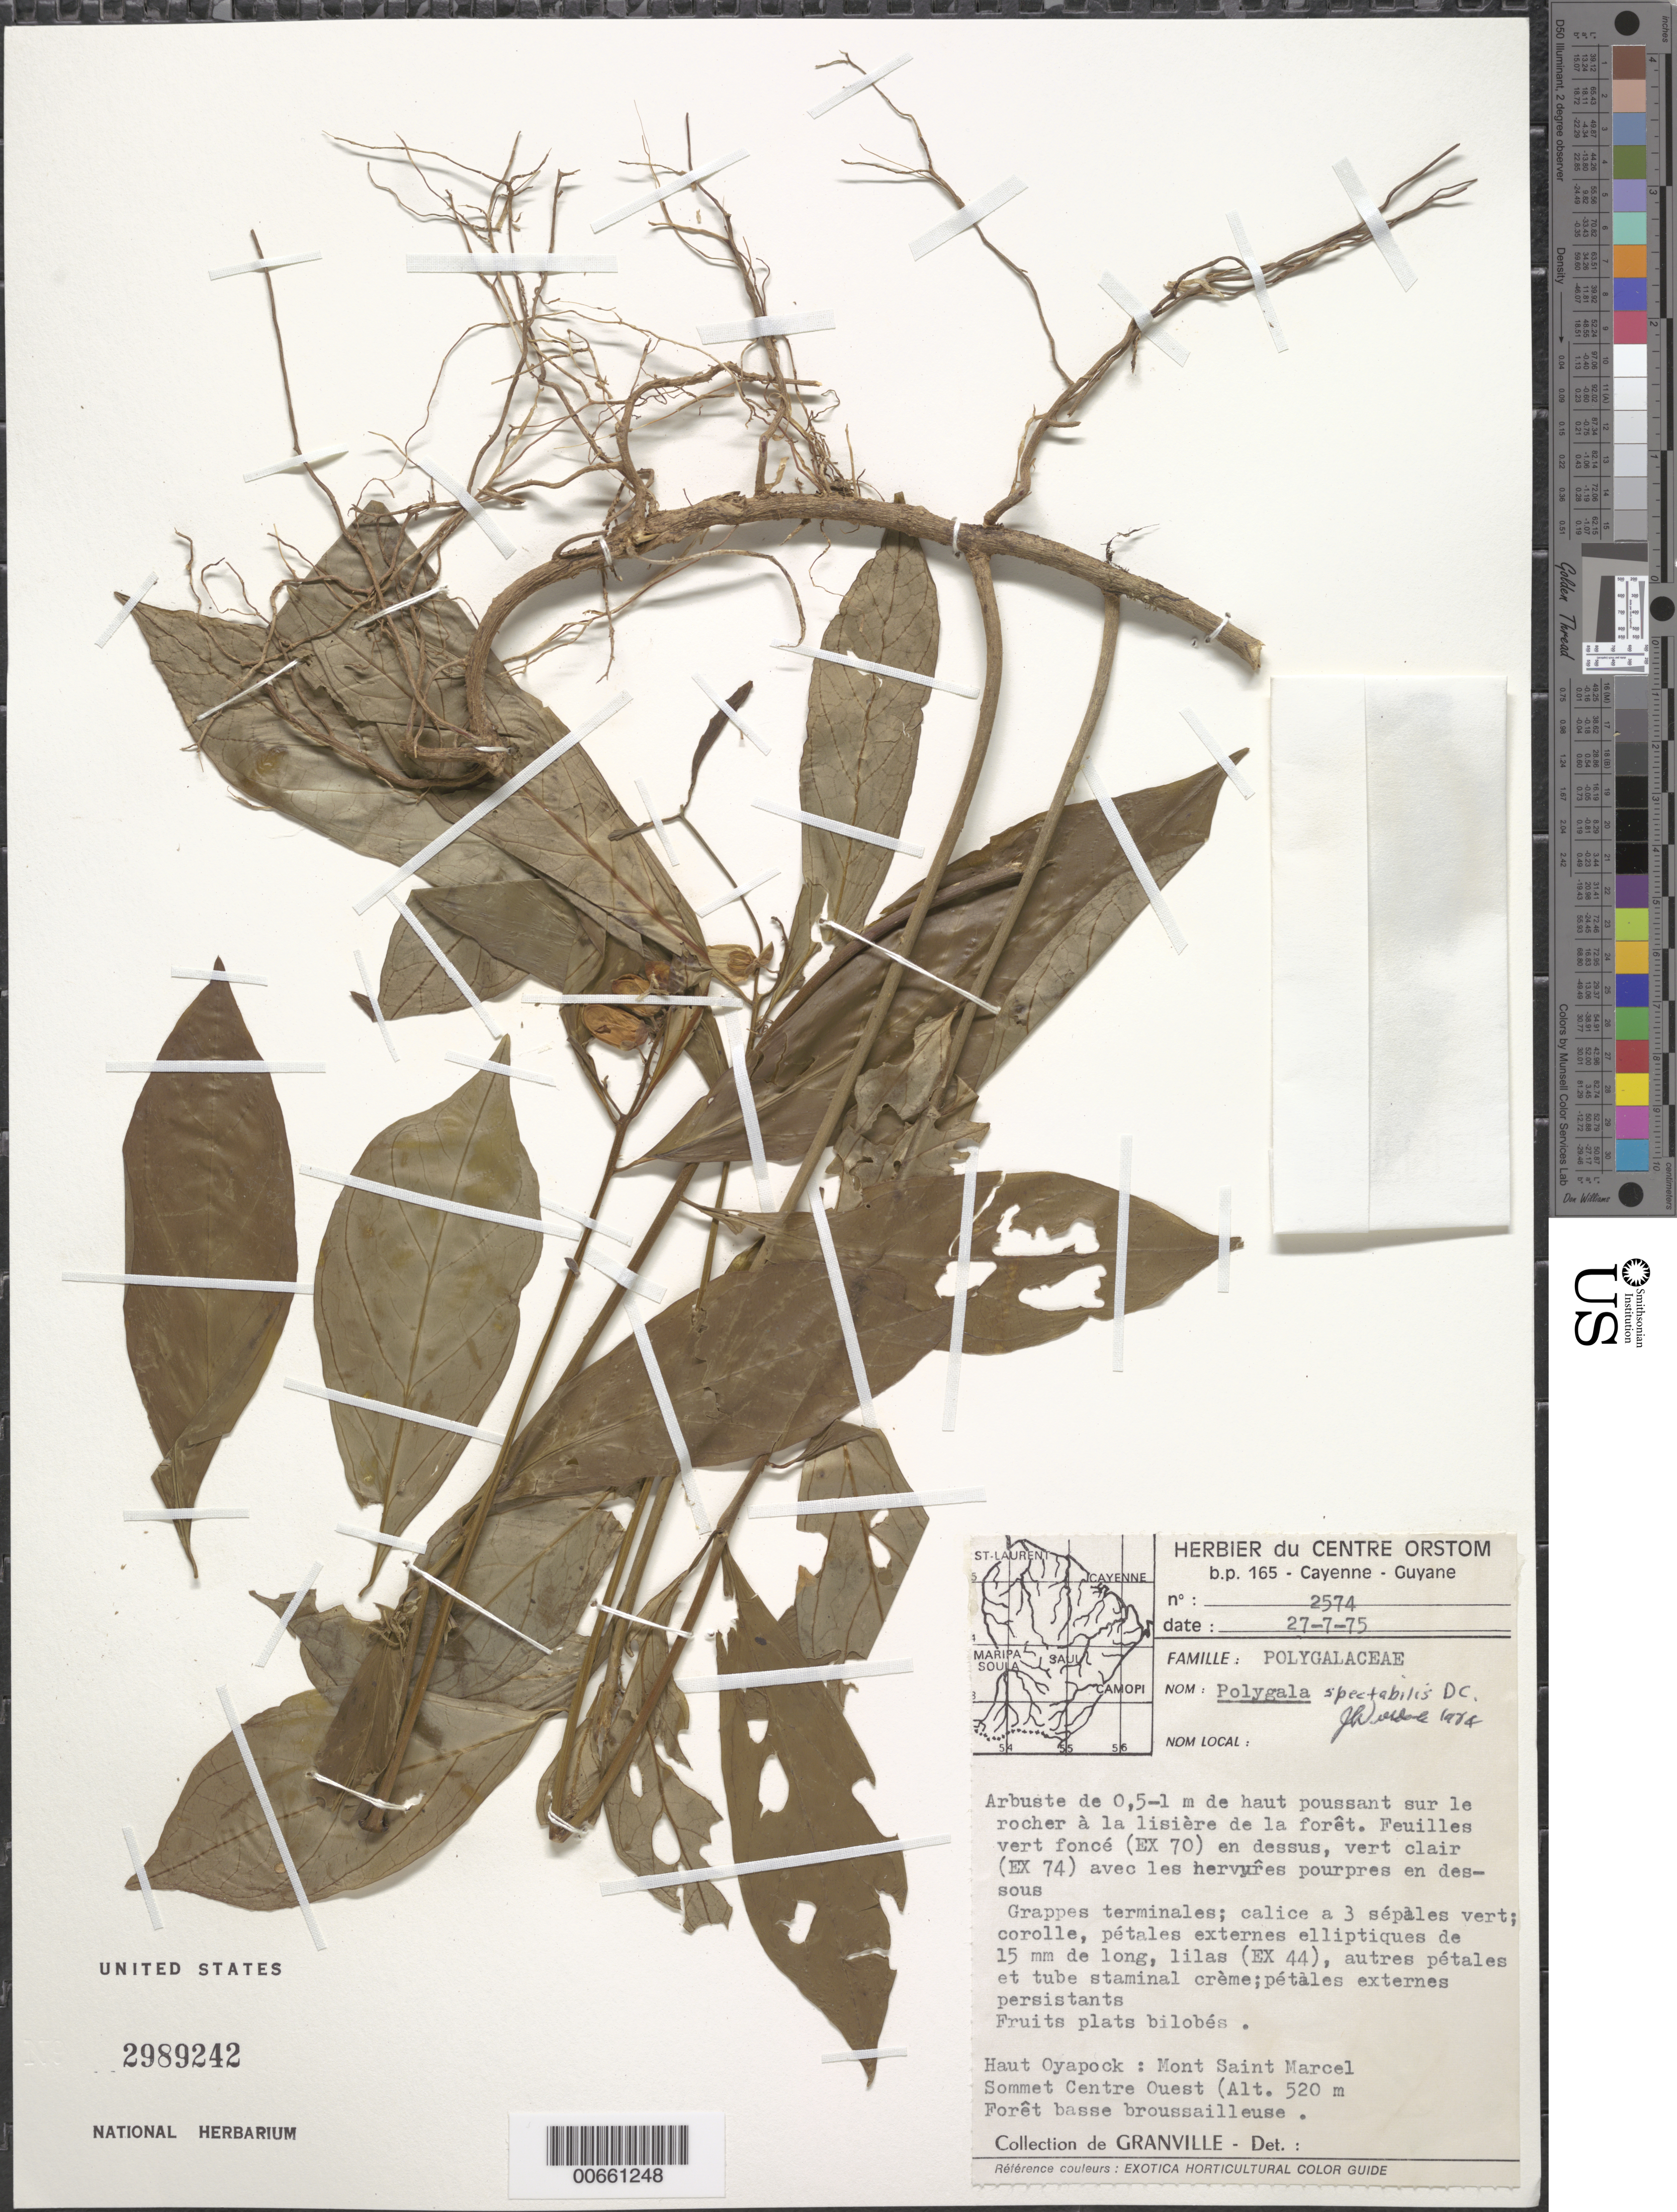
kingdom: Plantae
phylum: Tracheophyta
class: Magnoliopsida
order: Fabales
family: Polygalaceae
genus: Caamembeca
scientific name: Caamembeca spectabilis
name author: (DC.) J.F.B. Pastore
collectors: J.-J. de Granville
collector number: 2574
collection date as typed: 27-Jul-75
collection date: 1975-07-27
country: French Guiana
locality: Haut Oyapock, Mt. St. Marcel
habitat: Forêt basse broussailleuse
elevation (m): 520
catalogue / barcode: US 2989242